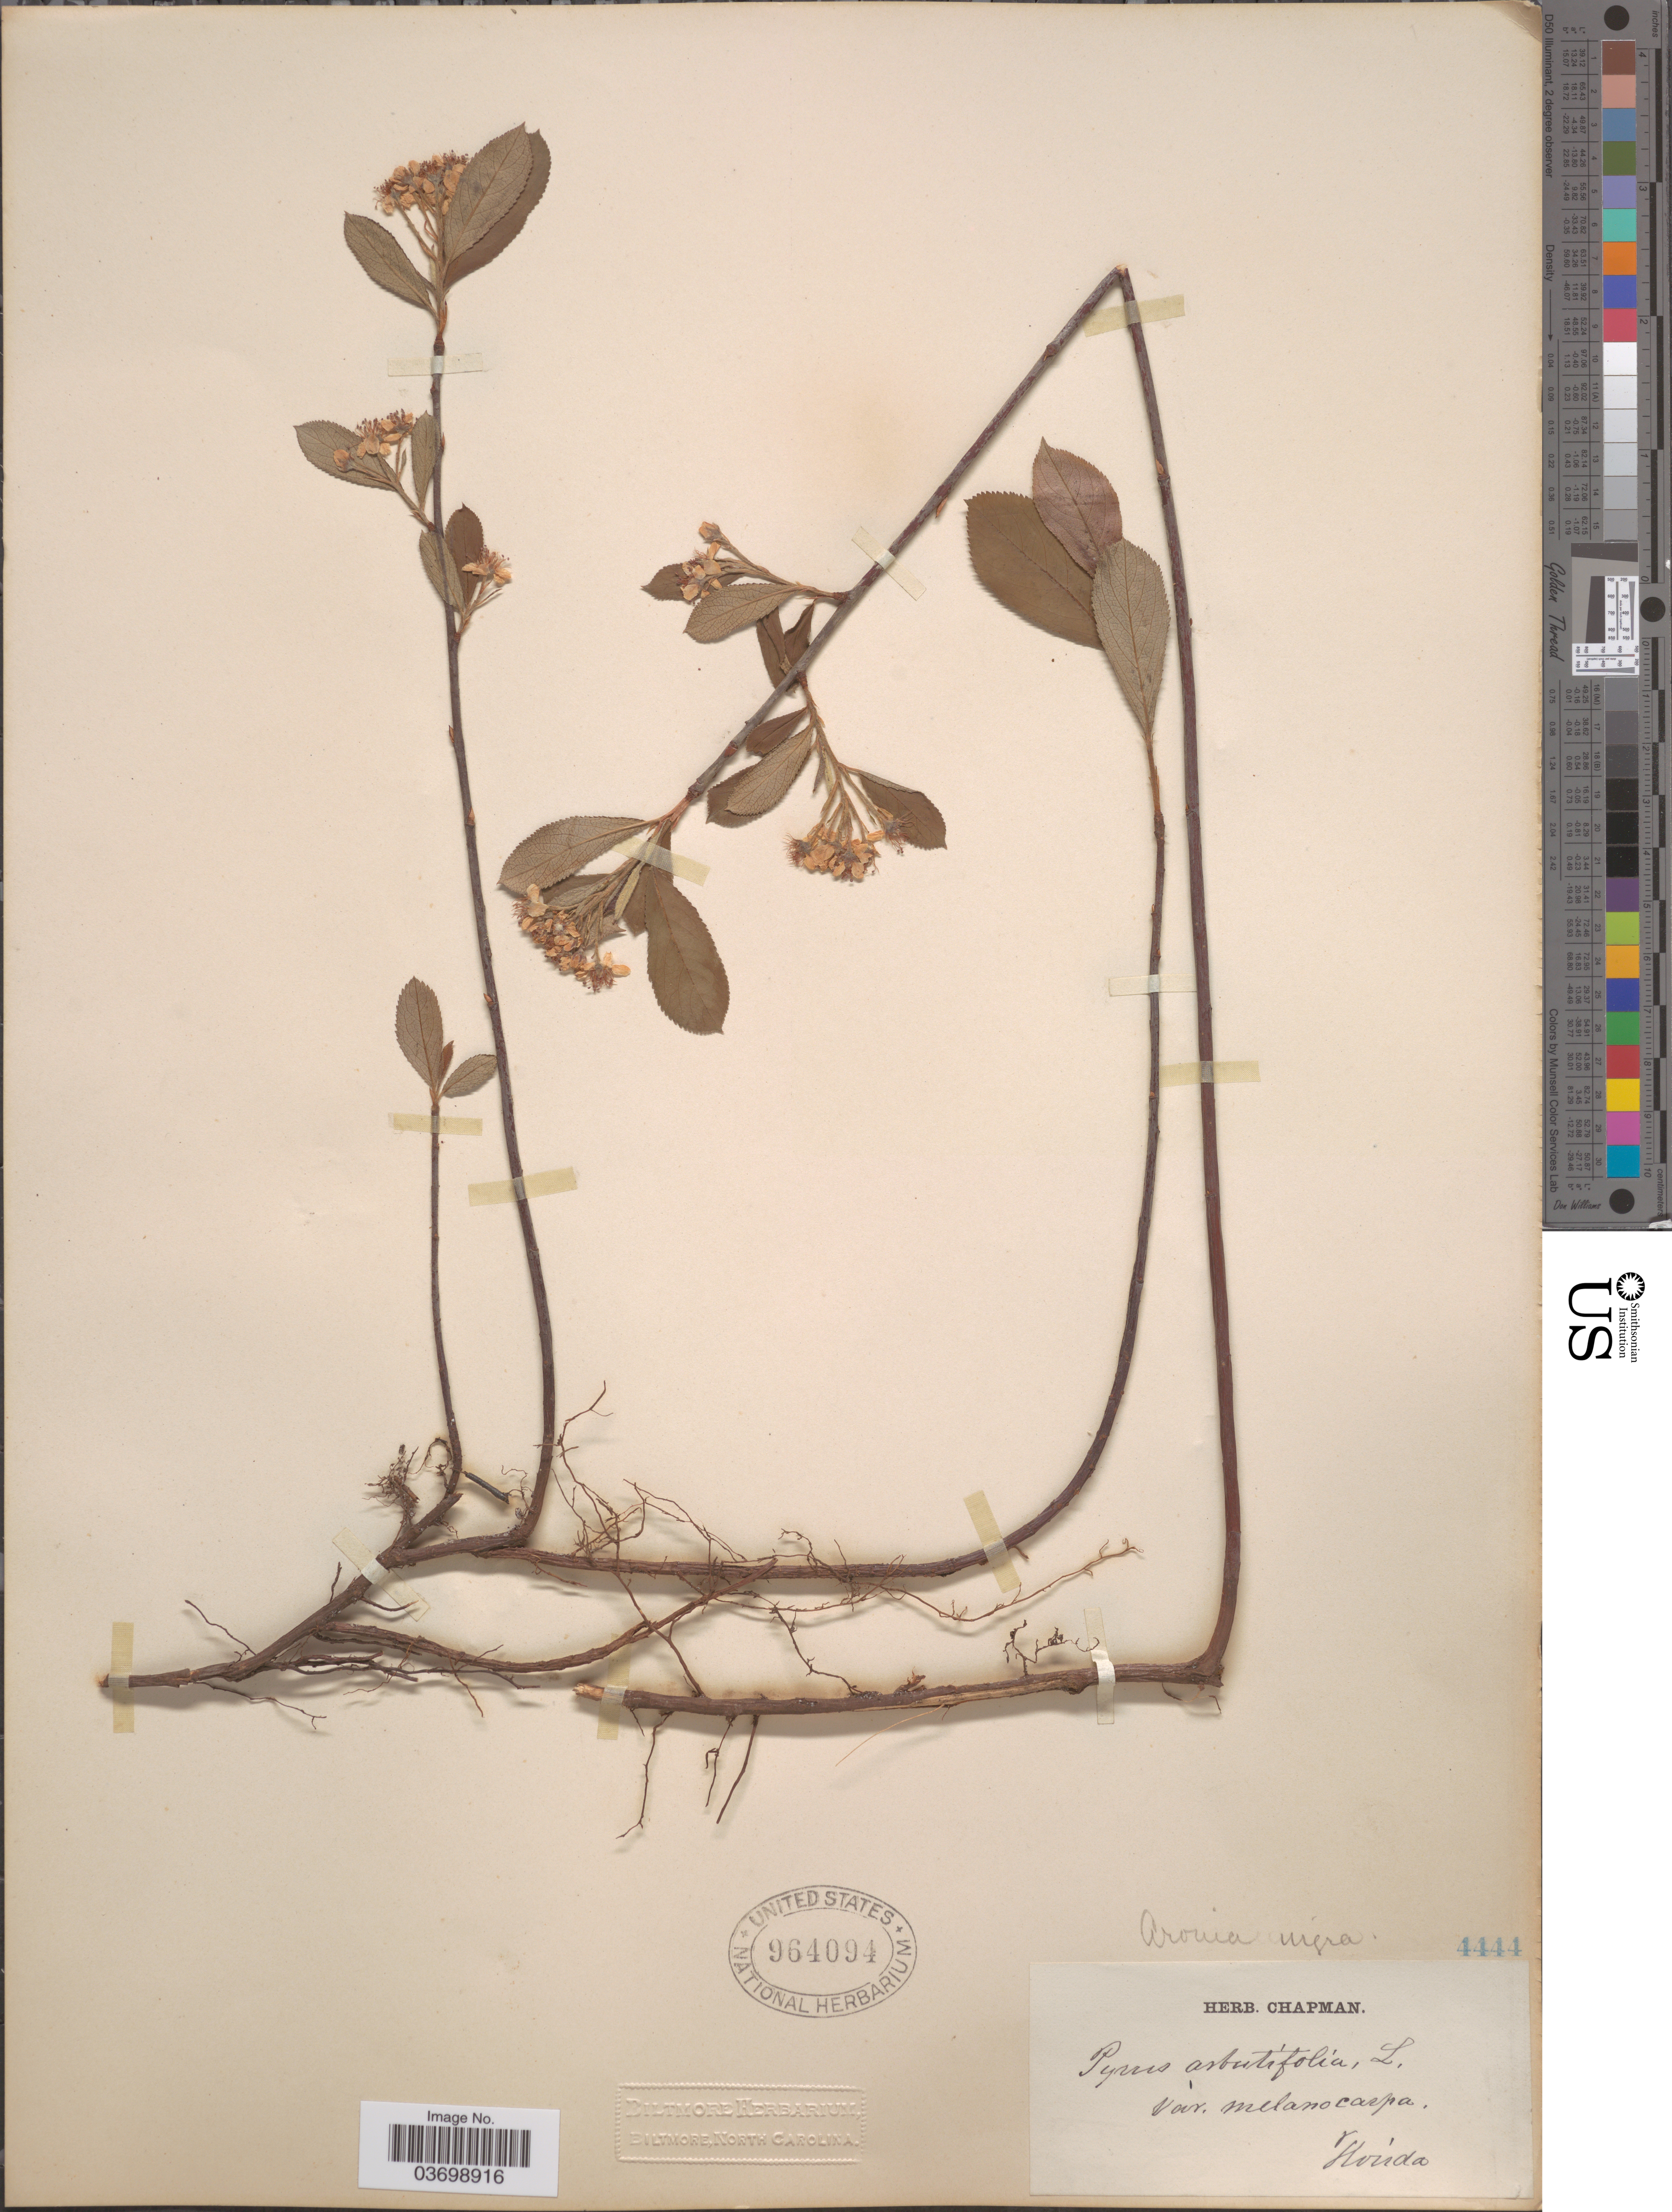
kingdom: Plantae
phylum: Tracheophyta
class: Magnoliopsida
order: Rosales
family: Rosaceae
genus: Aronia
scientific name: Aronia arbutifolia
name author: (L.) Pers.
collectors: ex herb. Chapman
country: United States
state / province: Florida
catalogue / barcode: US 964094